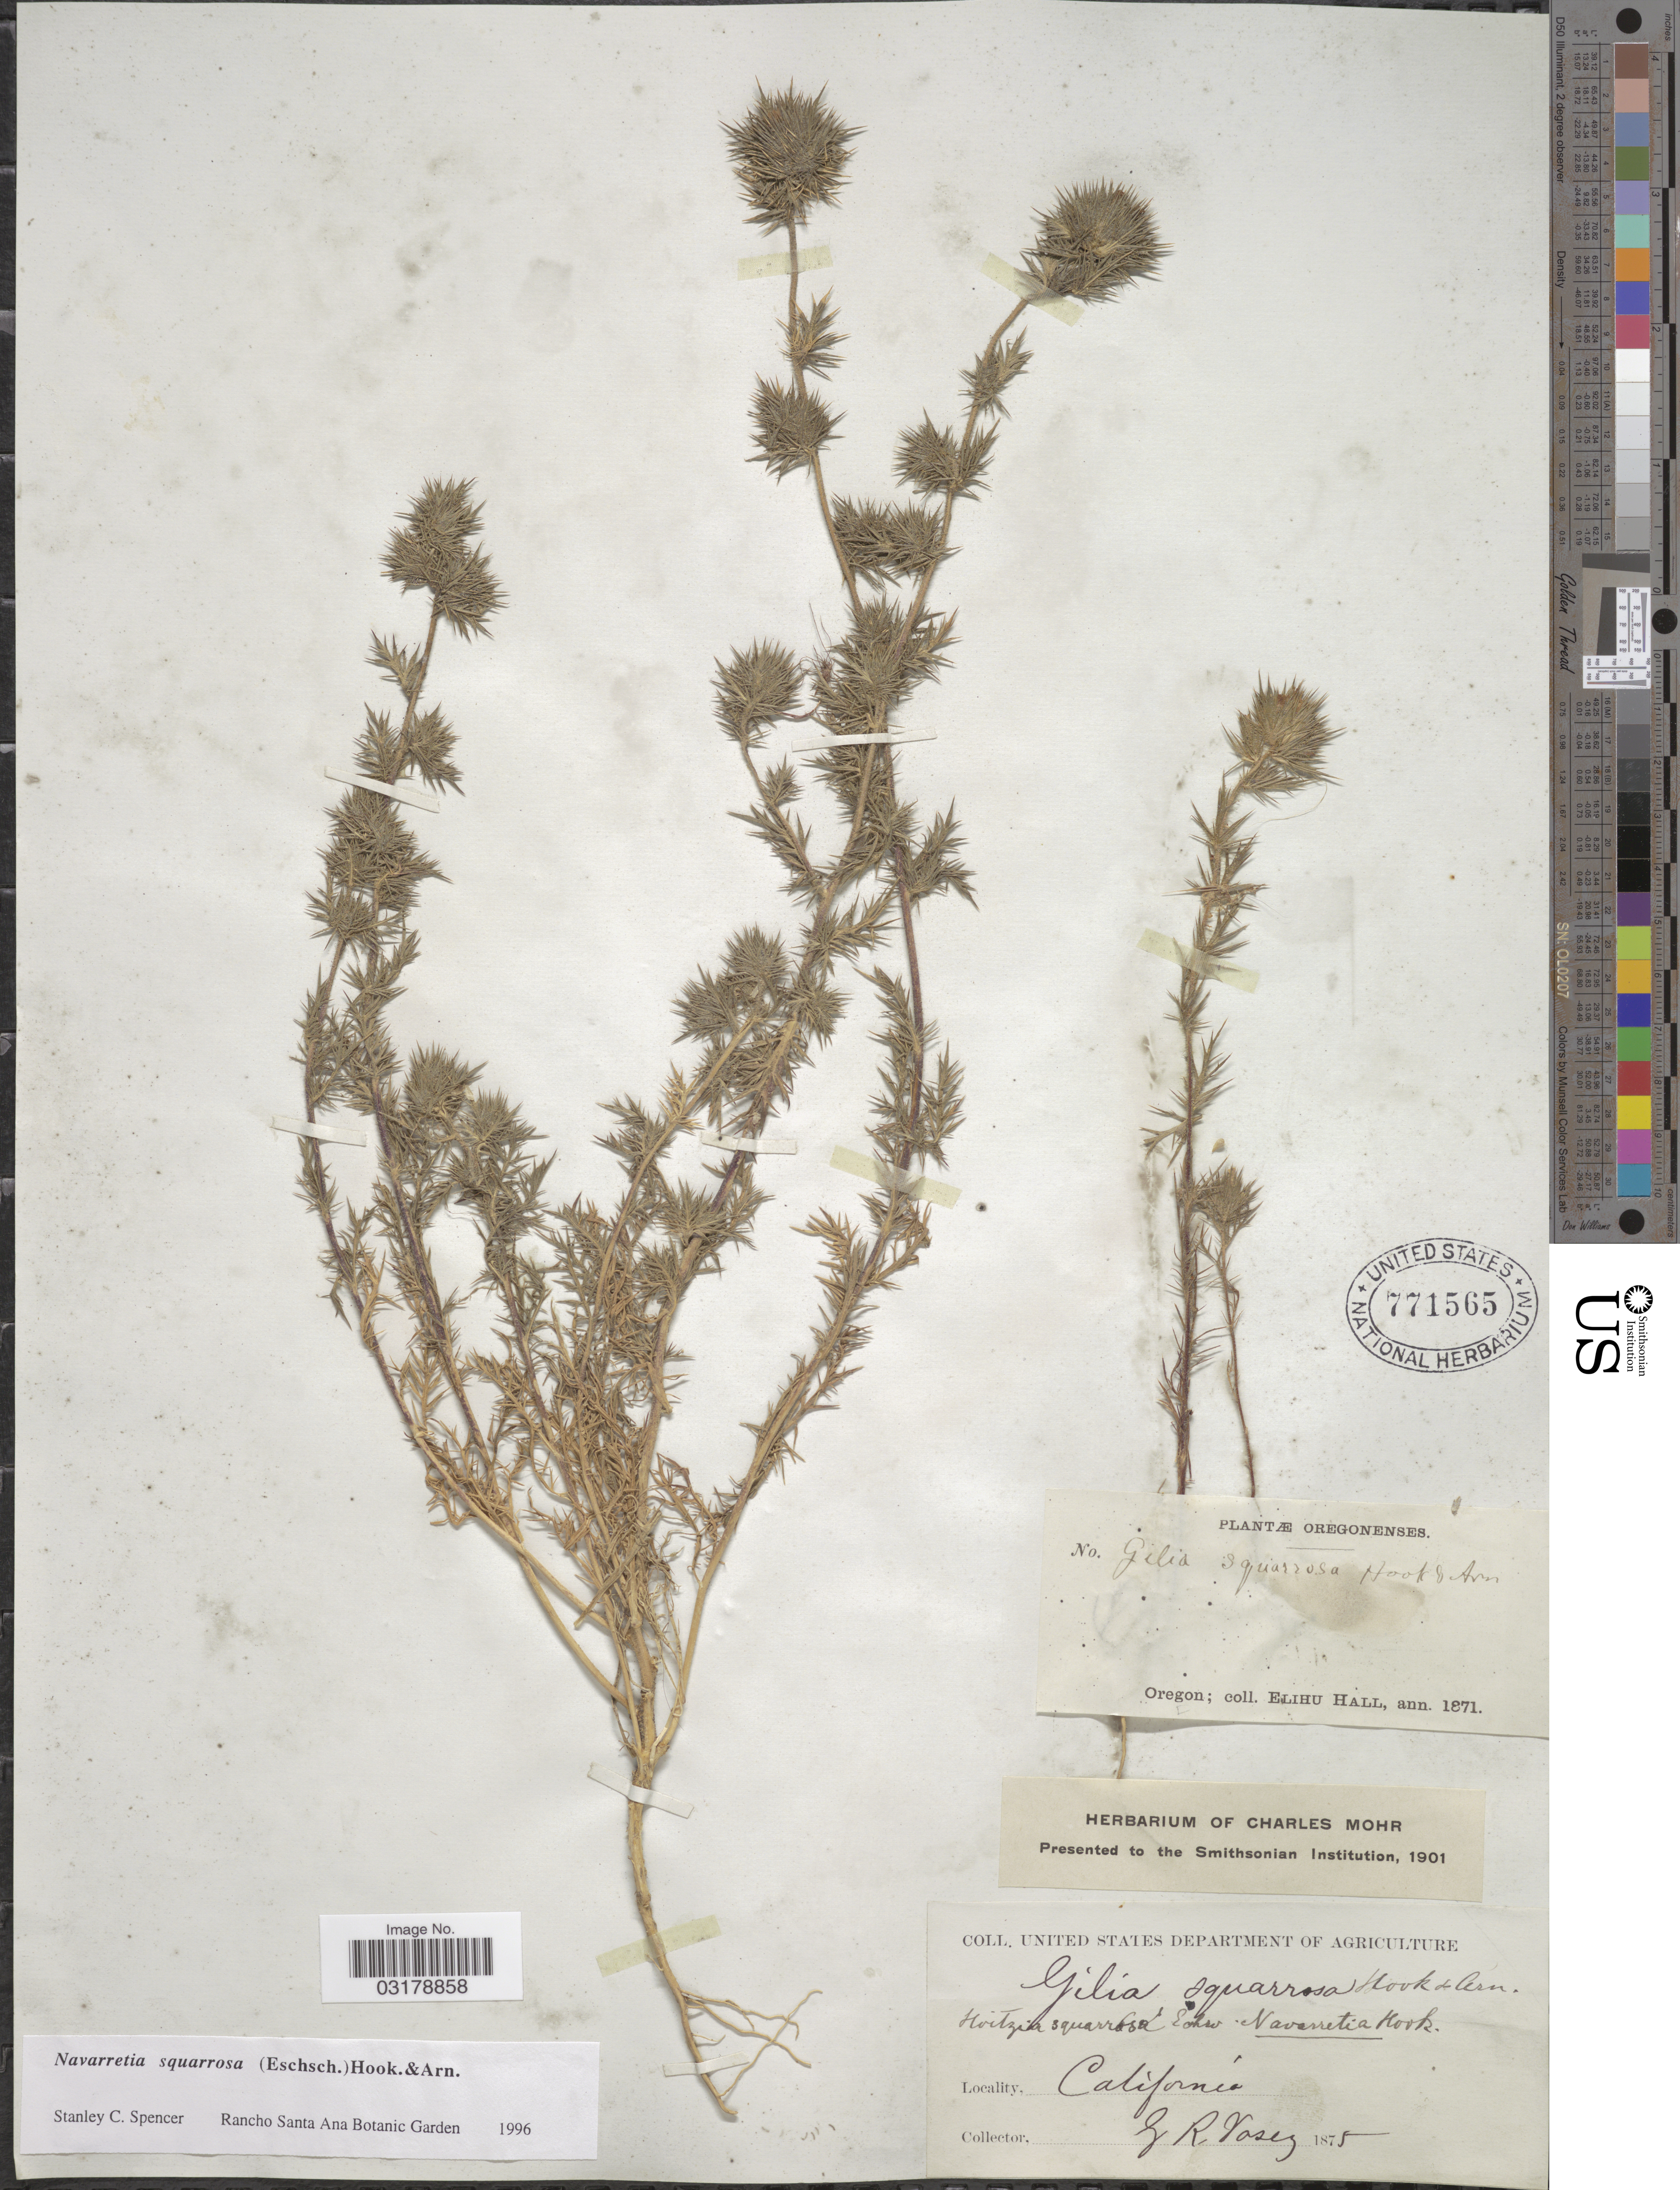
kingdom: Plantae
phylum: Tracheophyta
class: Magnoliopsida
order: Ericales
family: Polemoniaceae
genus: Navarretia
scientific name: Navarretia squarrosa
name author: (Eschsch.) Hook. & Arn.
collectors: G. R. Vasey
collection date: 1875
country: United States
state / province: California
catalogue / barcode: US 771565-2